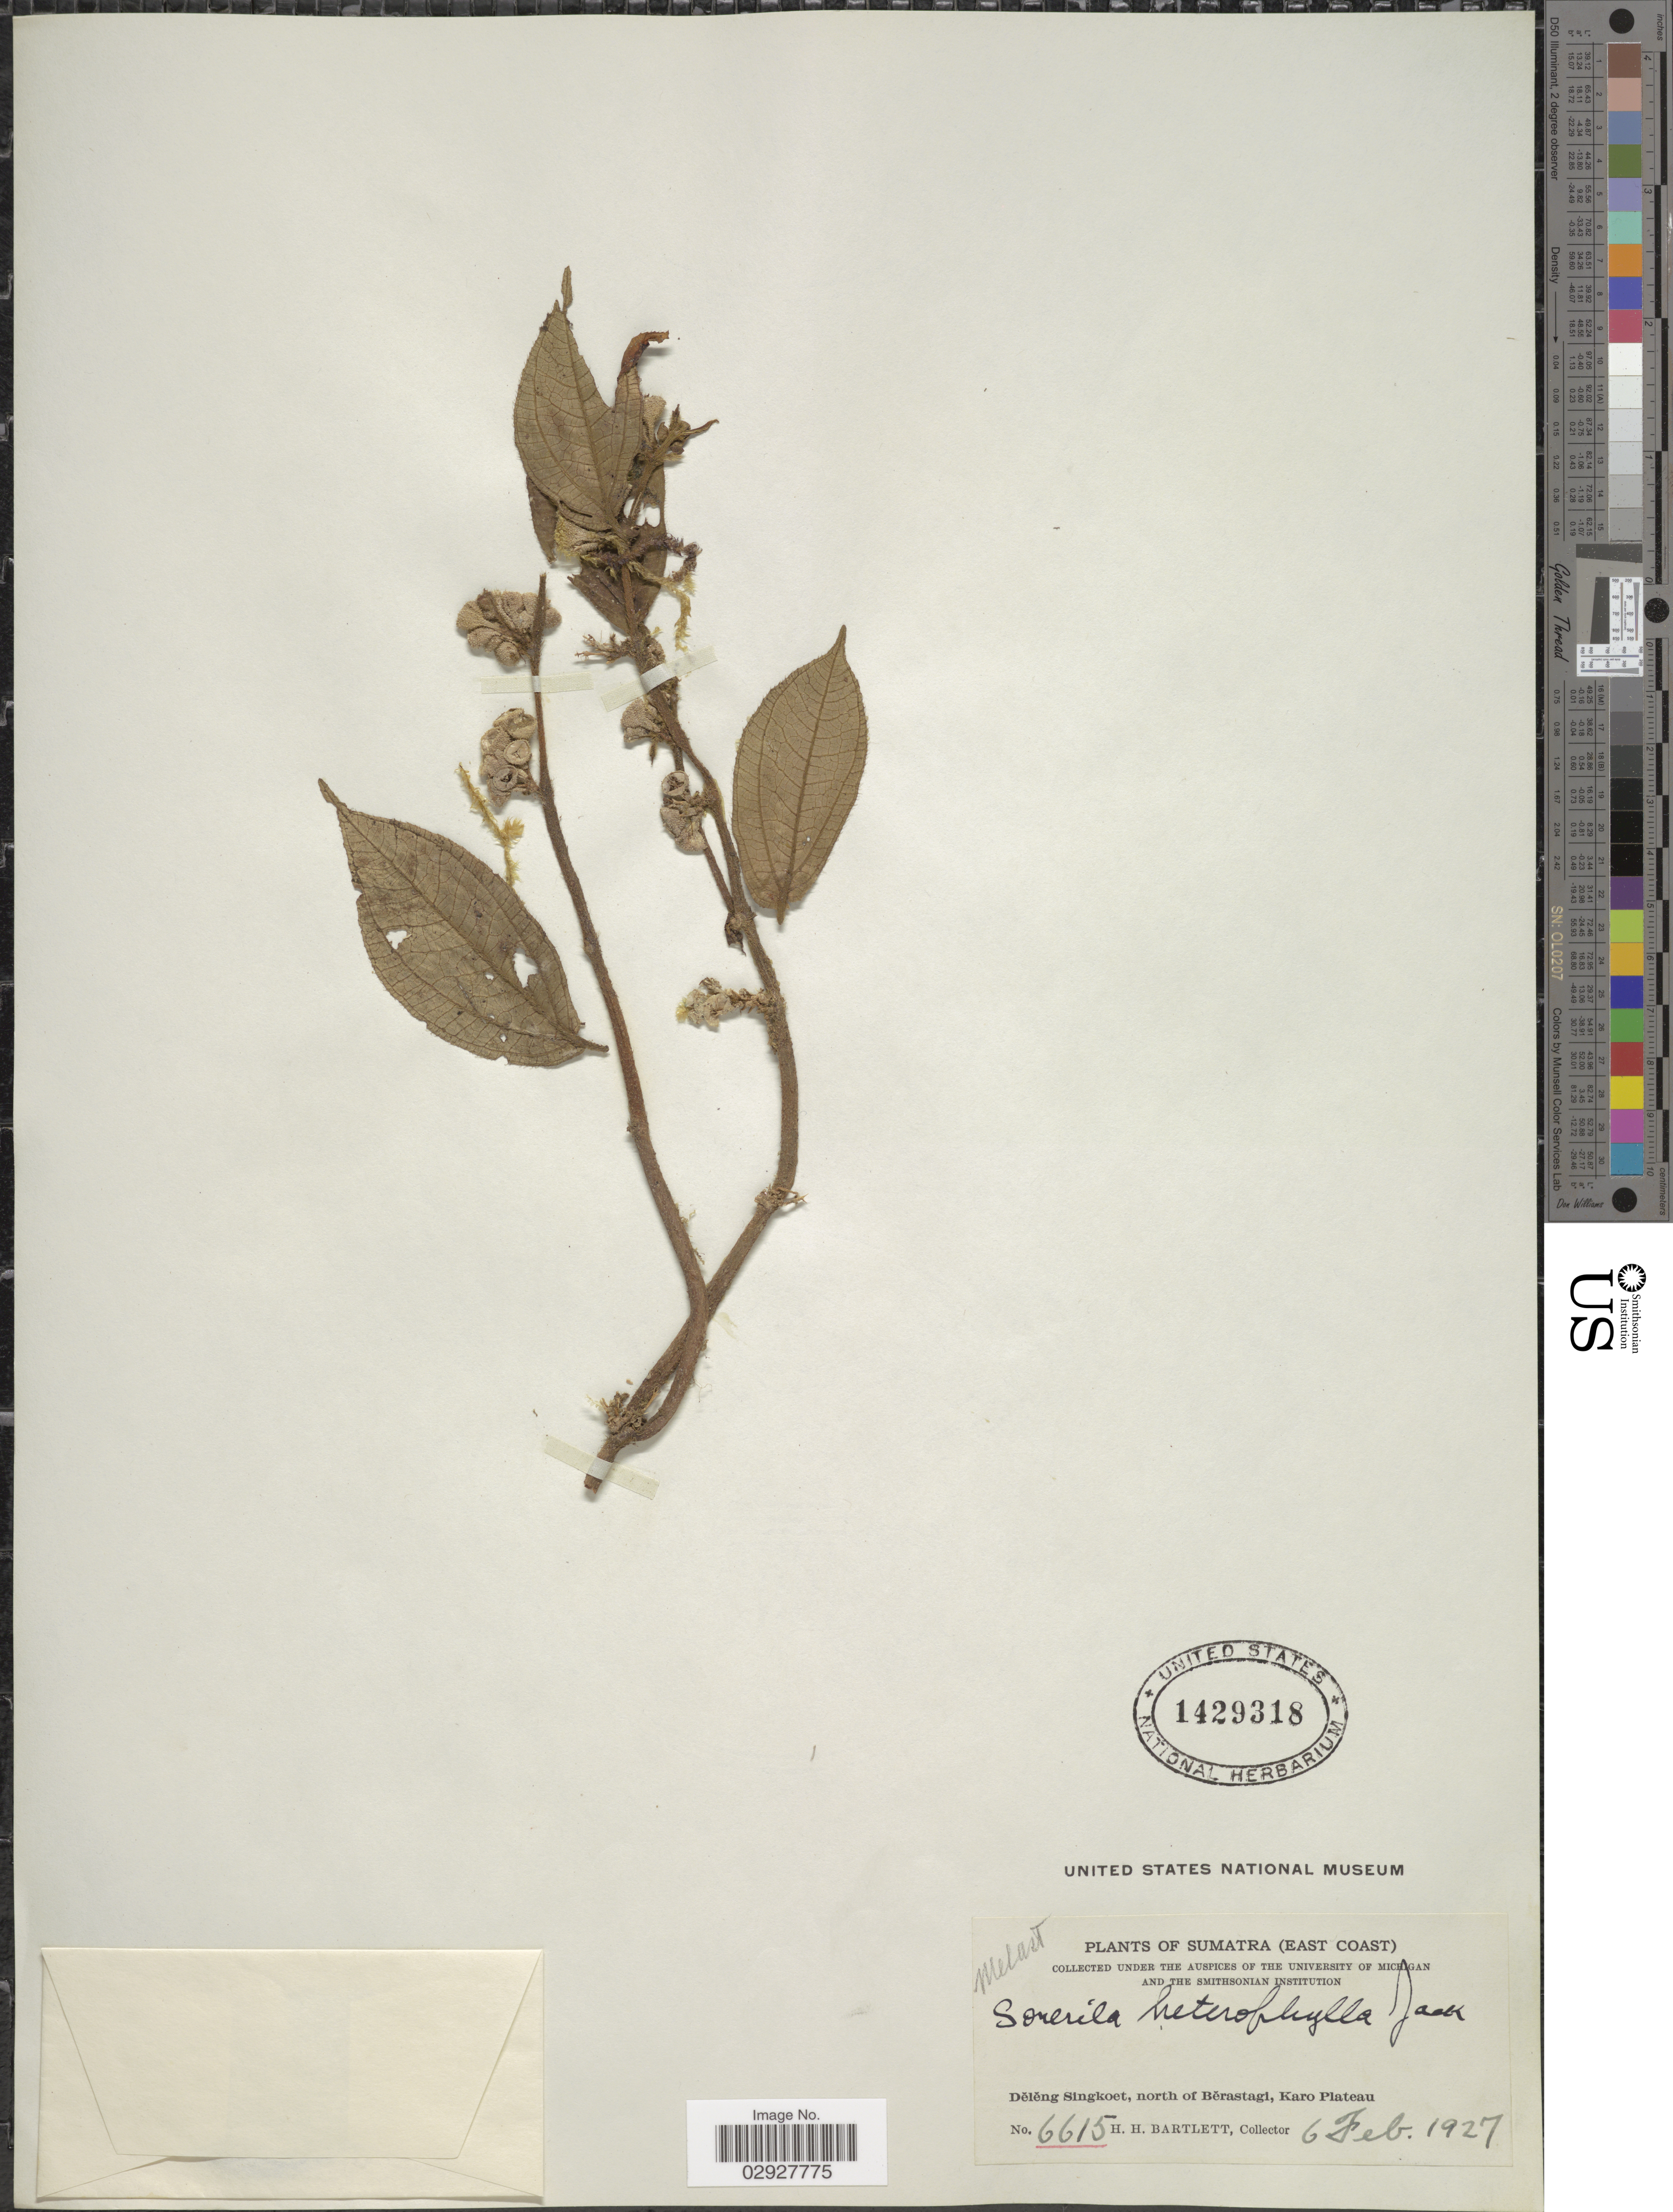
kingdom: Plantae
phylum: Tracheophyta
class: Magnoliopsida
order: Myrtales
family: Melastomataceae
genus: Sonerila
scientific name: Sonerila heterophylla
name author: Jack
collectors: H. H. Bartlett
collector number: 6615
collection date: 1927-02-06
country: Indonesia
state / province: Sumatra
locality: (East Coast). Deleng Singkoet, north of Berastagi, Karo Plateau.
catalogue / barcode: US 1429318